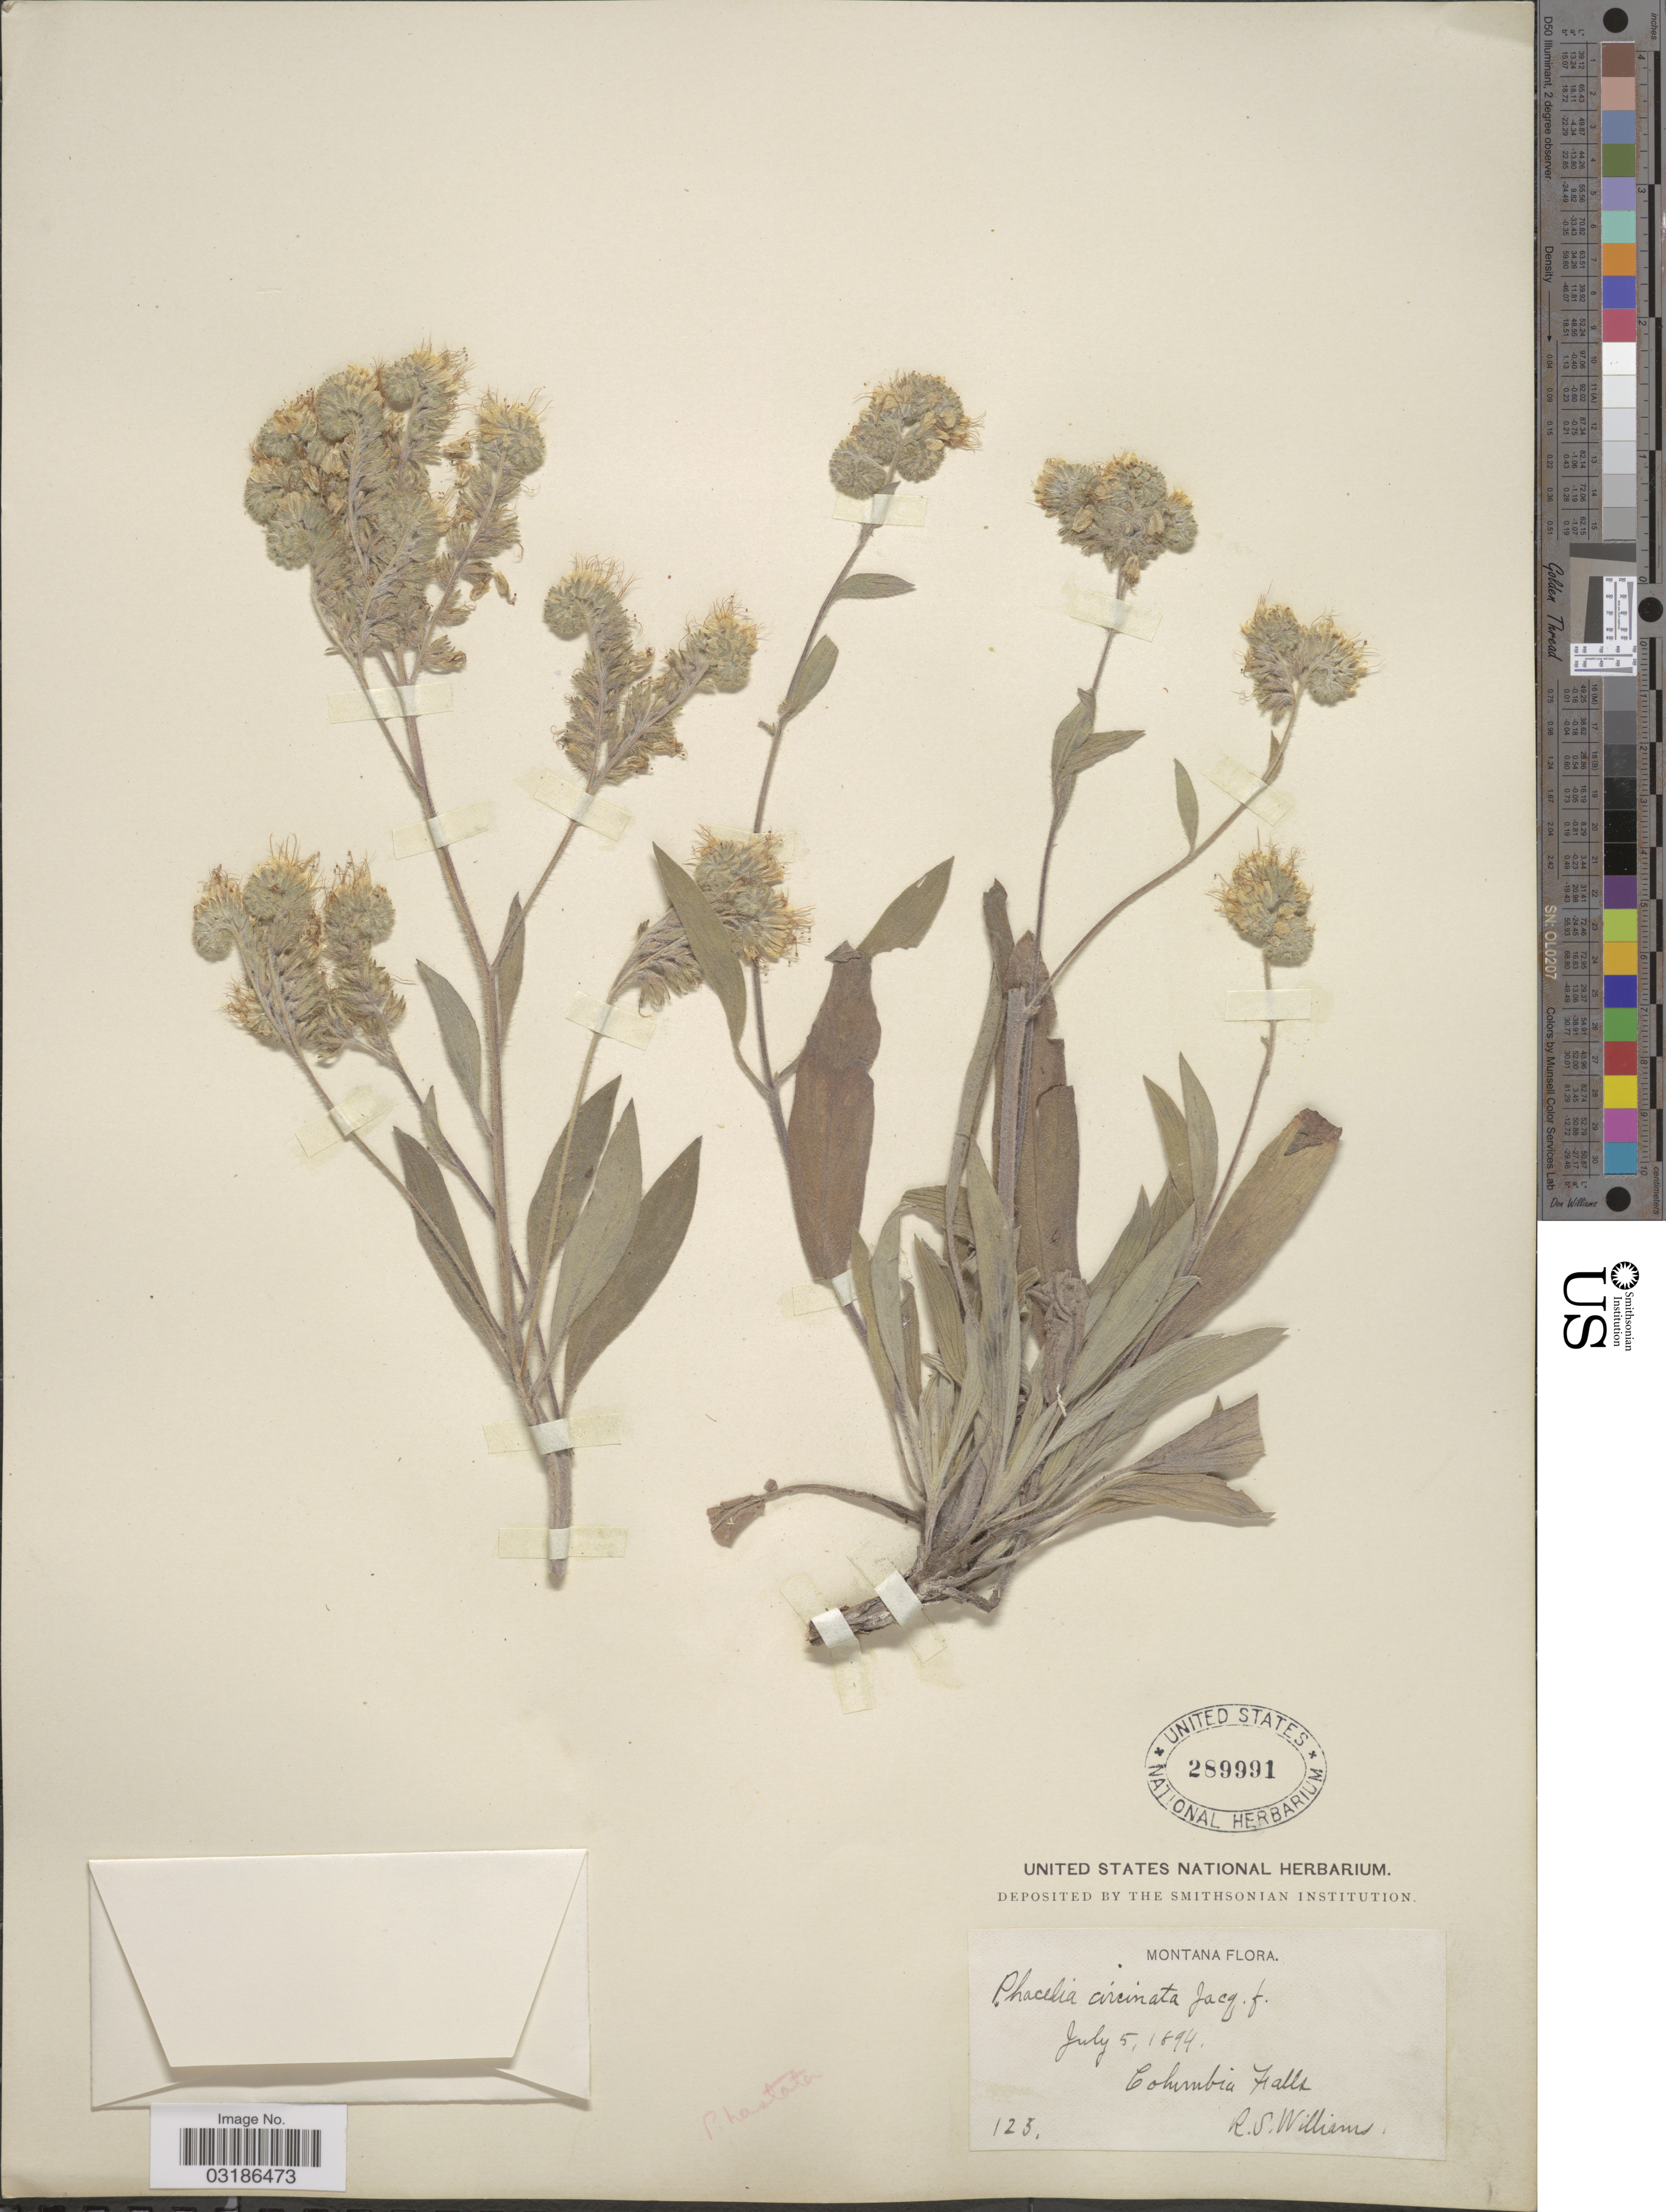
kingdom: Plantae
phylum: Tracheophyta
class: Magnoliopsida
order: Boraginales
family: Hydrophyllaceae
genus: Phacelia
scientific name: Phacelia hastata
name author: Douglas ex Lehm.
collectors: R. S. Williams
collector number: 123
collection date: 1894-07-05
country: United States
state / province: Montana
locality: Columbia Falls.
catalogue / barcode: US 289991